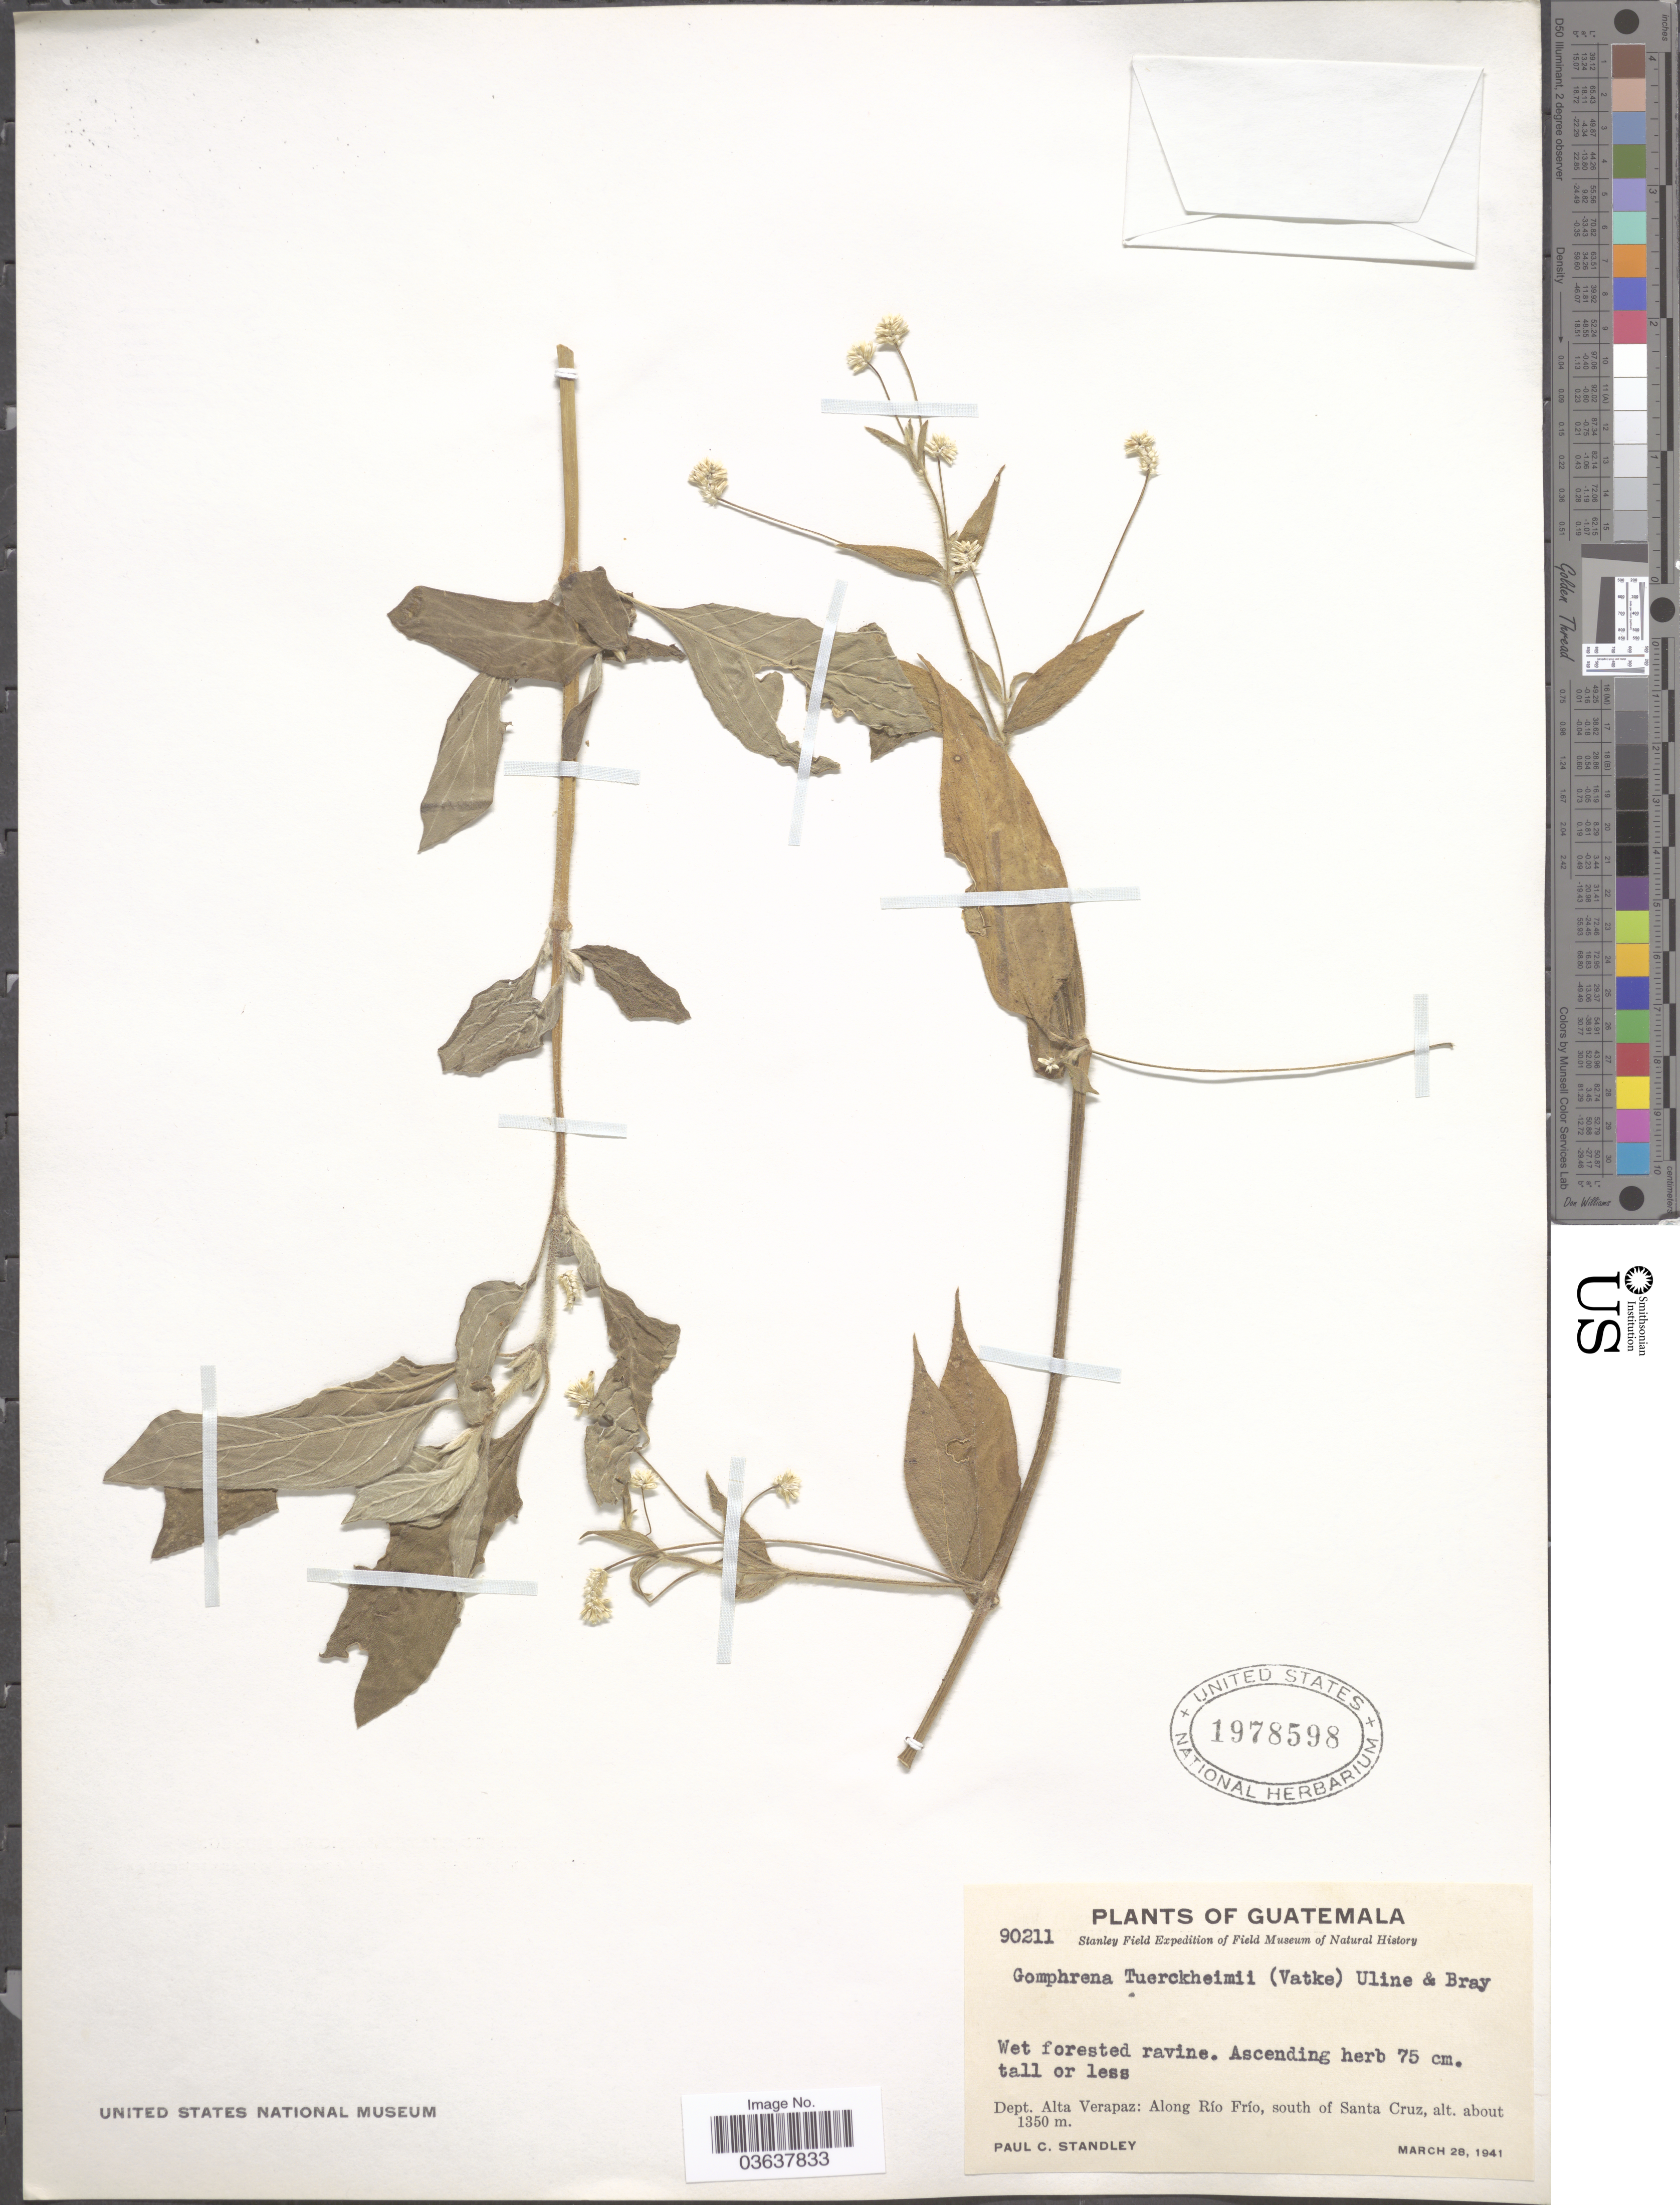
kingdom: Plantae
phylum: Tracheophyta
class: Magnoliopsida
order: Caryophyllales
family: Amaranthaceae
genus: Gomphrena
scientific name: Gomphrena tuerckheimii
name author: Uline & W.L. Bray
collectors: P. C. Standley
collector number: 90211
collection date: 1941-03-28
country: Guatemala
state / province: Alta Verapaz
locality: Dept. Alta Verapaz: Along Río Frío, south of Santa Cruz.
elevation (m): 1350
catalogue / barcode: US 1978598